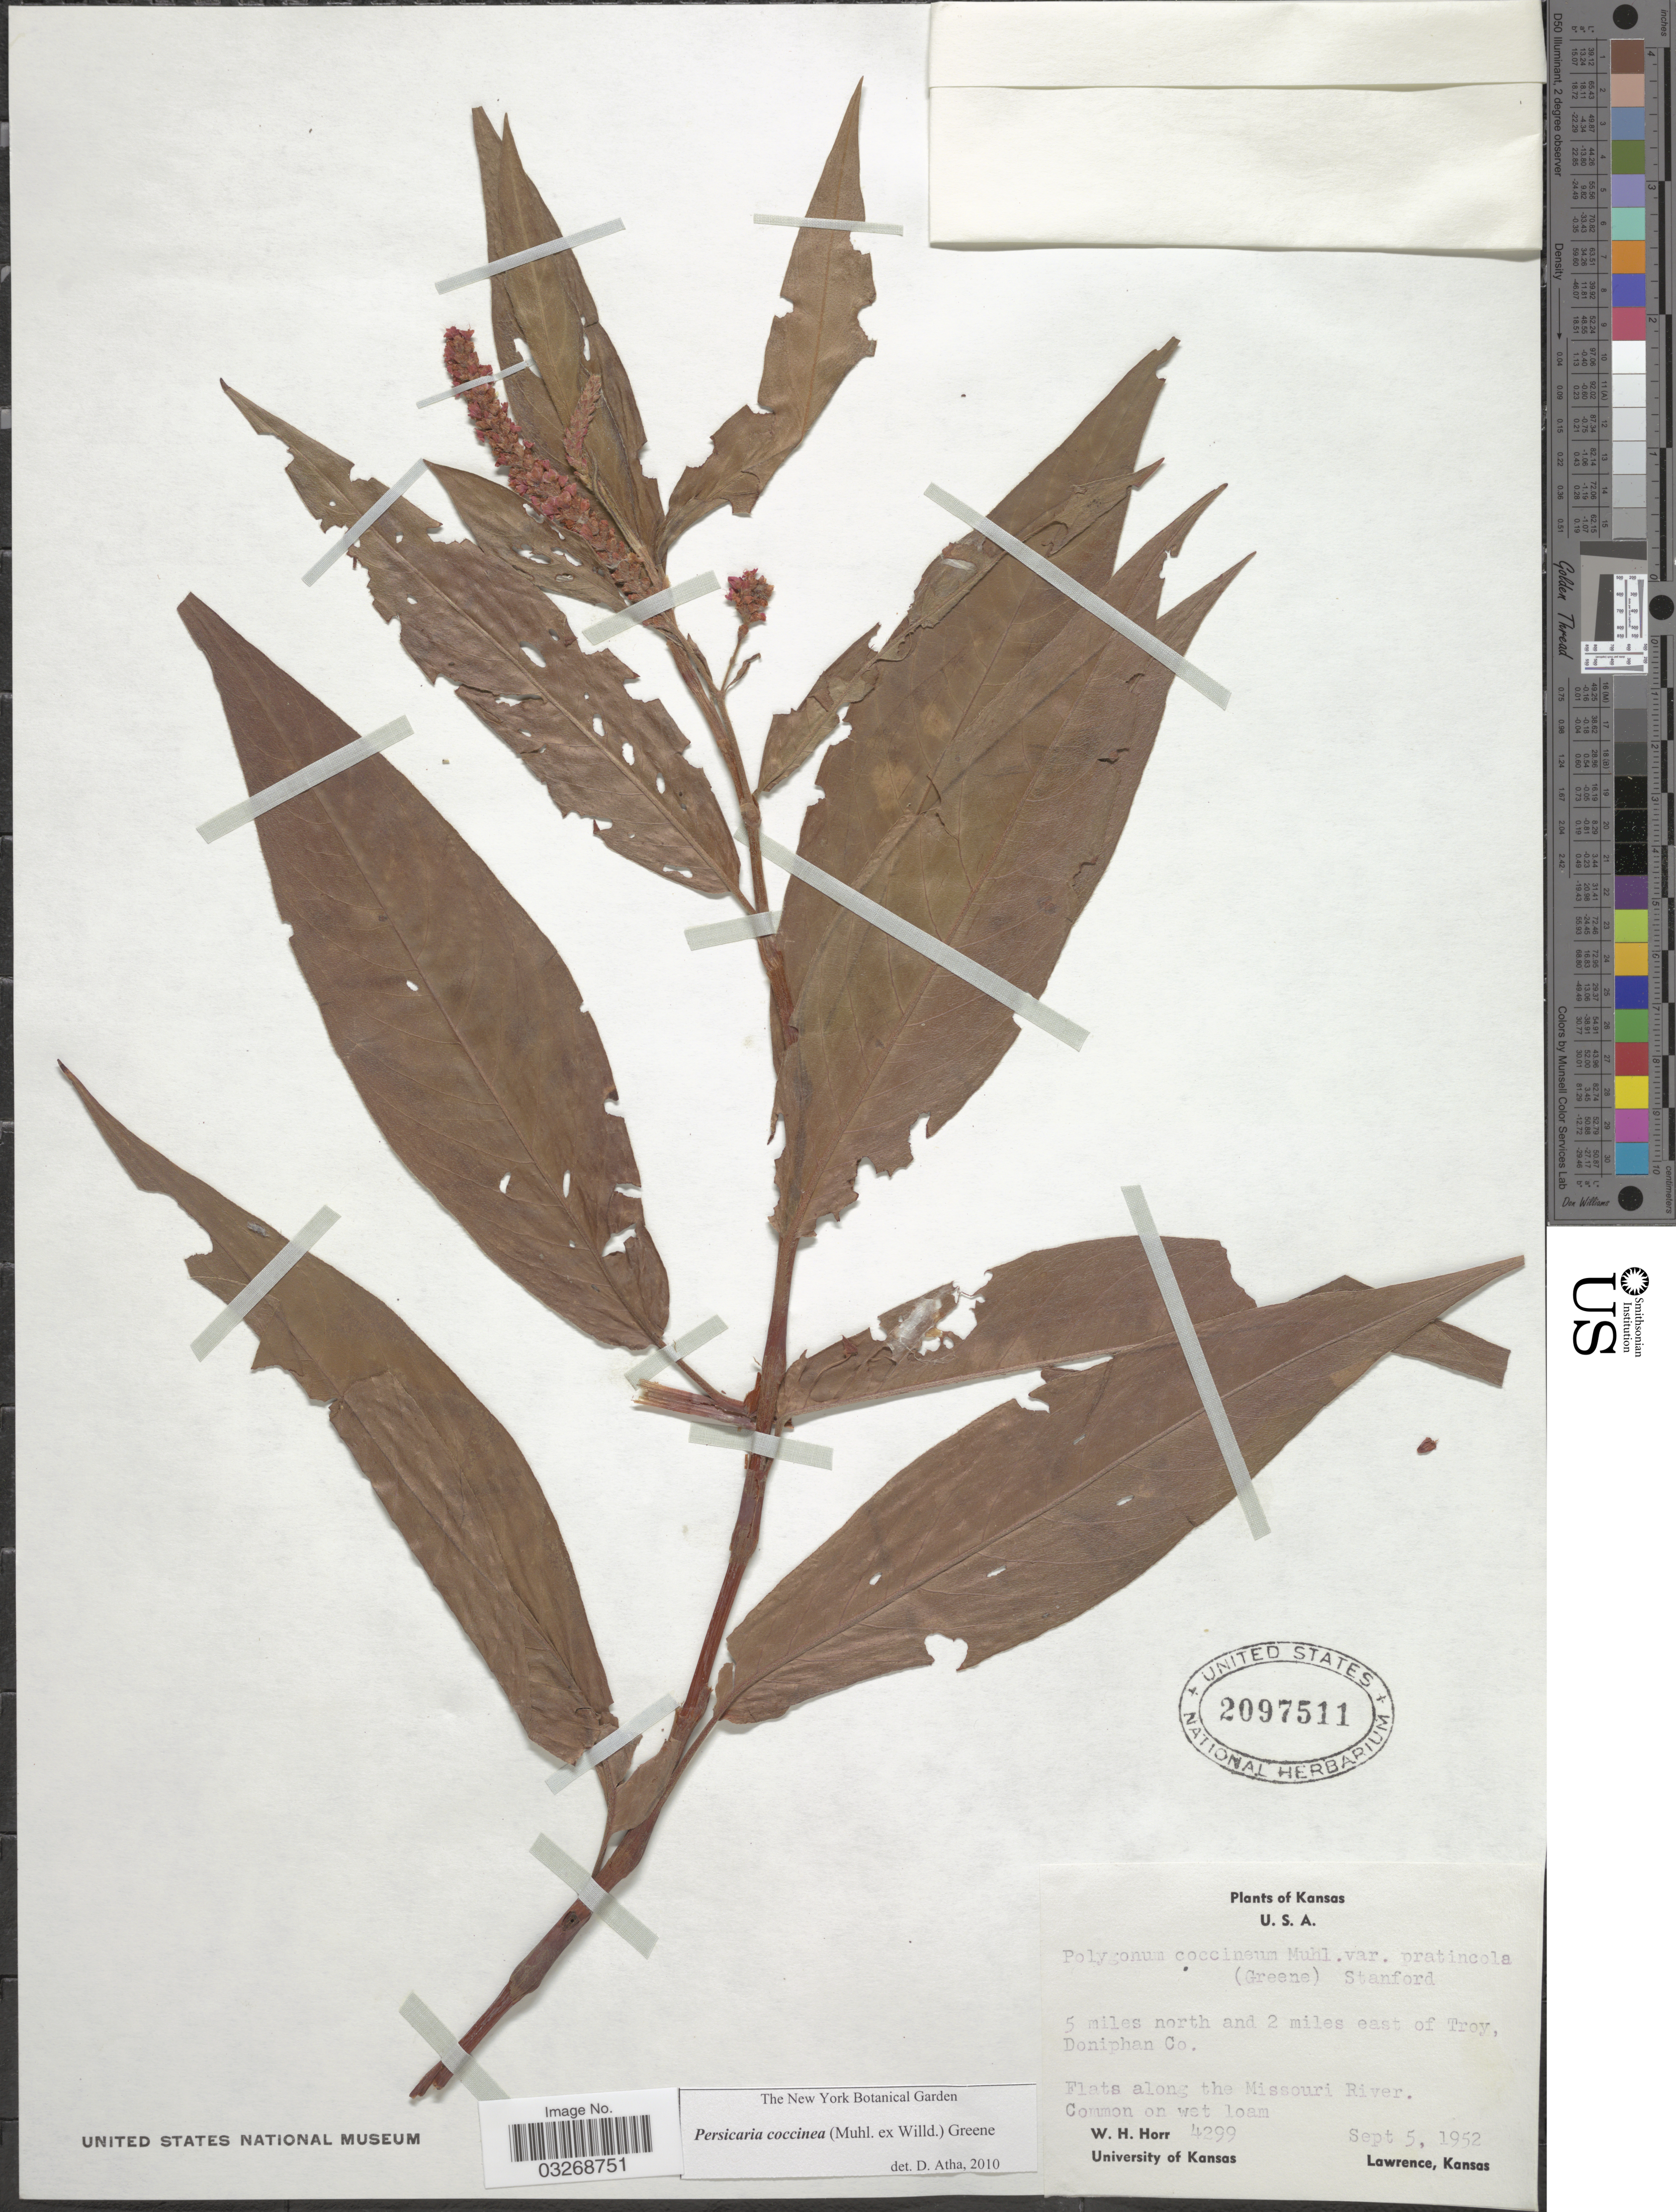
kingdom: Plantae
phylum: Tracheophyta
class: Magnoliopsida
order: Caryophyllales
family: Polygonaceae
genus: Persicaria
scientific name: Persicaria coccinea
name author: (Muhl. ex Willd.) Greene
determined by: Atha, D. E.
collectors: W. H. Horr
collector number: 4299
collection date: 1952-09-05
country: United States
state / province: Kansas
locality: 5 miles north and 2 miles east of Troy, Doniphan Co. Flats along the Missouri River.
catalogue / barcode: US 2097511